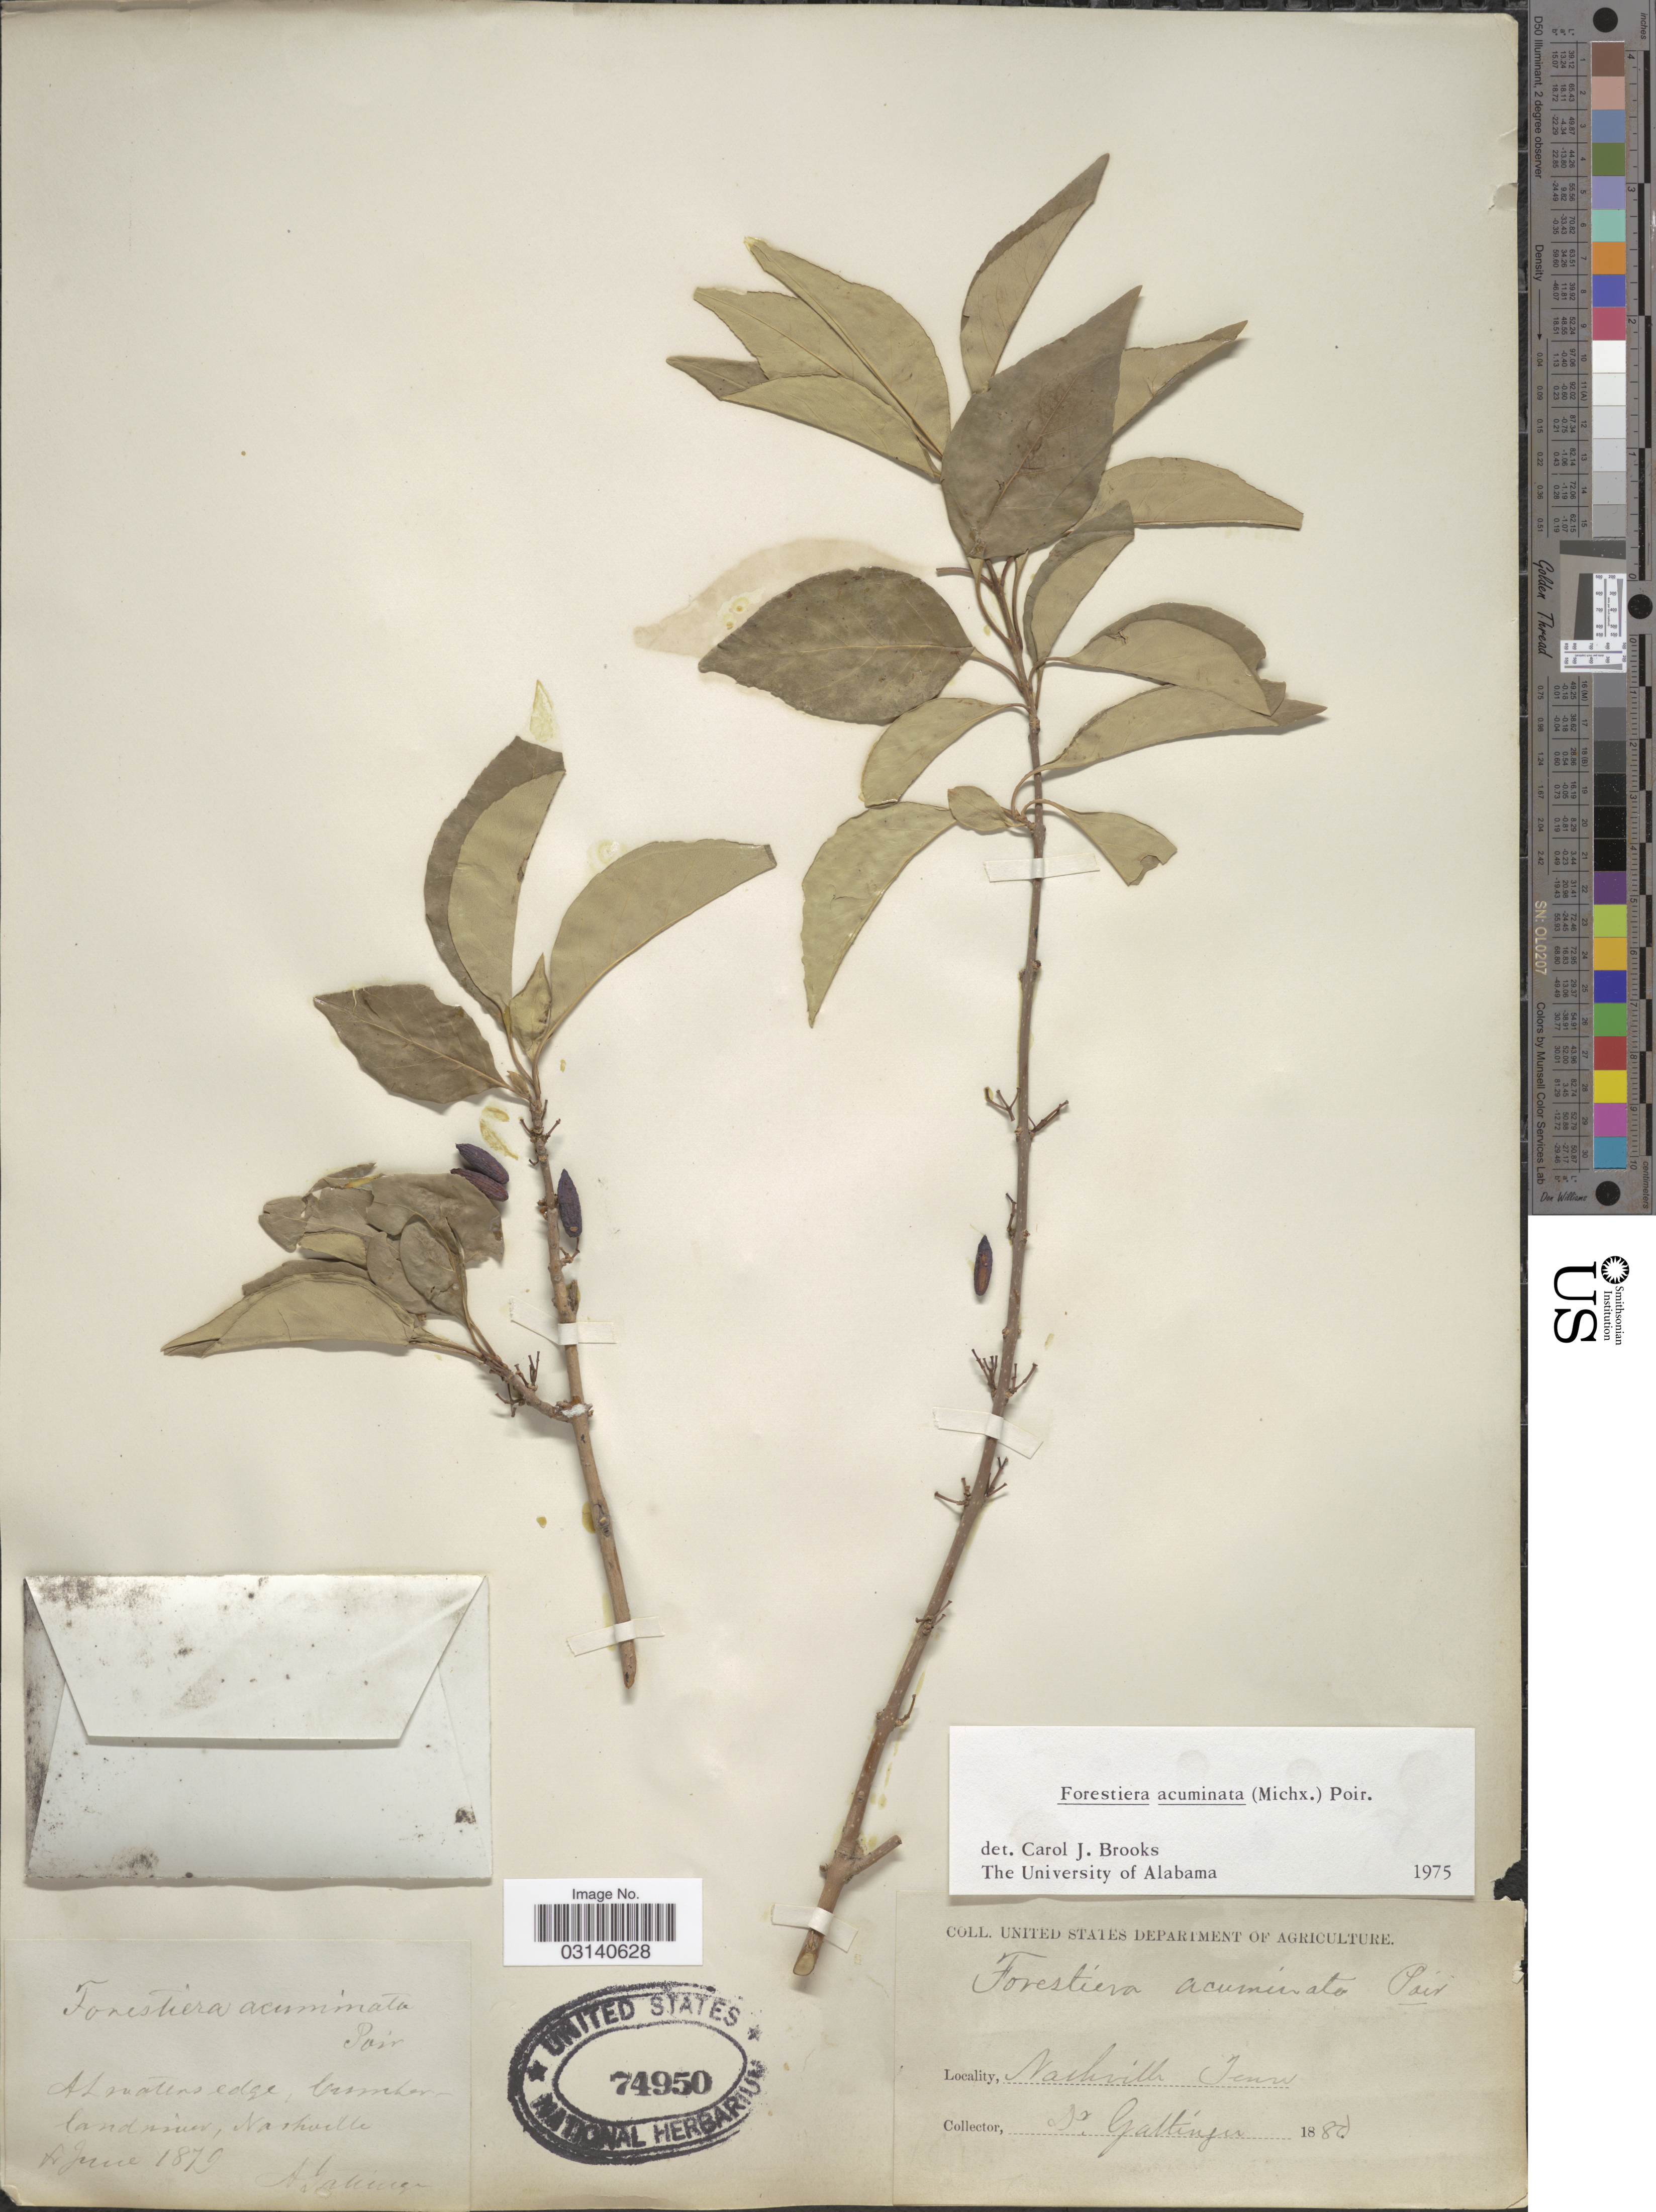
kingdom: Plantae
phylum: Tracheophyta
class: Magnoliopsida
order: Lamiales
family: Oleaceae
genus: Forestiera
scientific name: Forestiera acuminata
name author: (Michx.) Poir.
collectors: A. Gattinger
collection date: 1879-06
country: United States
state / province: Tennessee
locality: Cumberland river, Nashville.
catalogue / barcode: US 74950